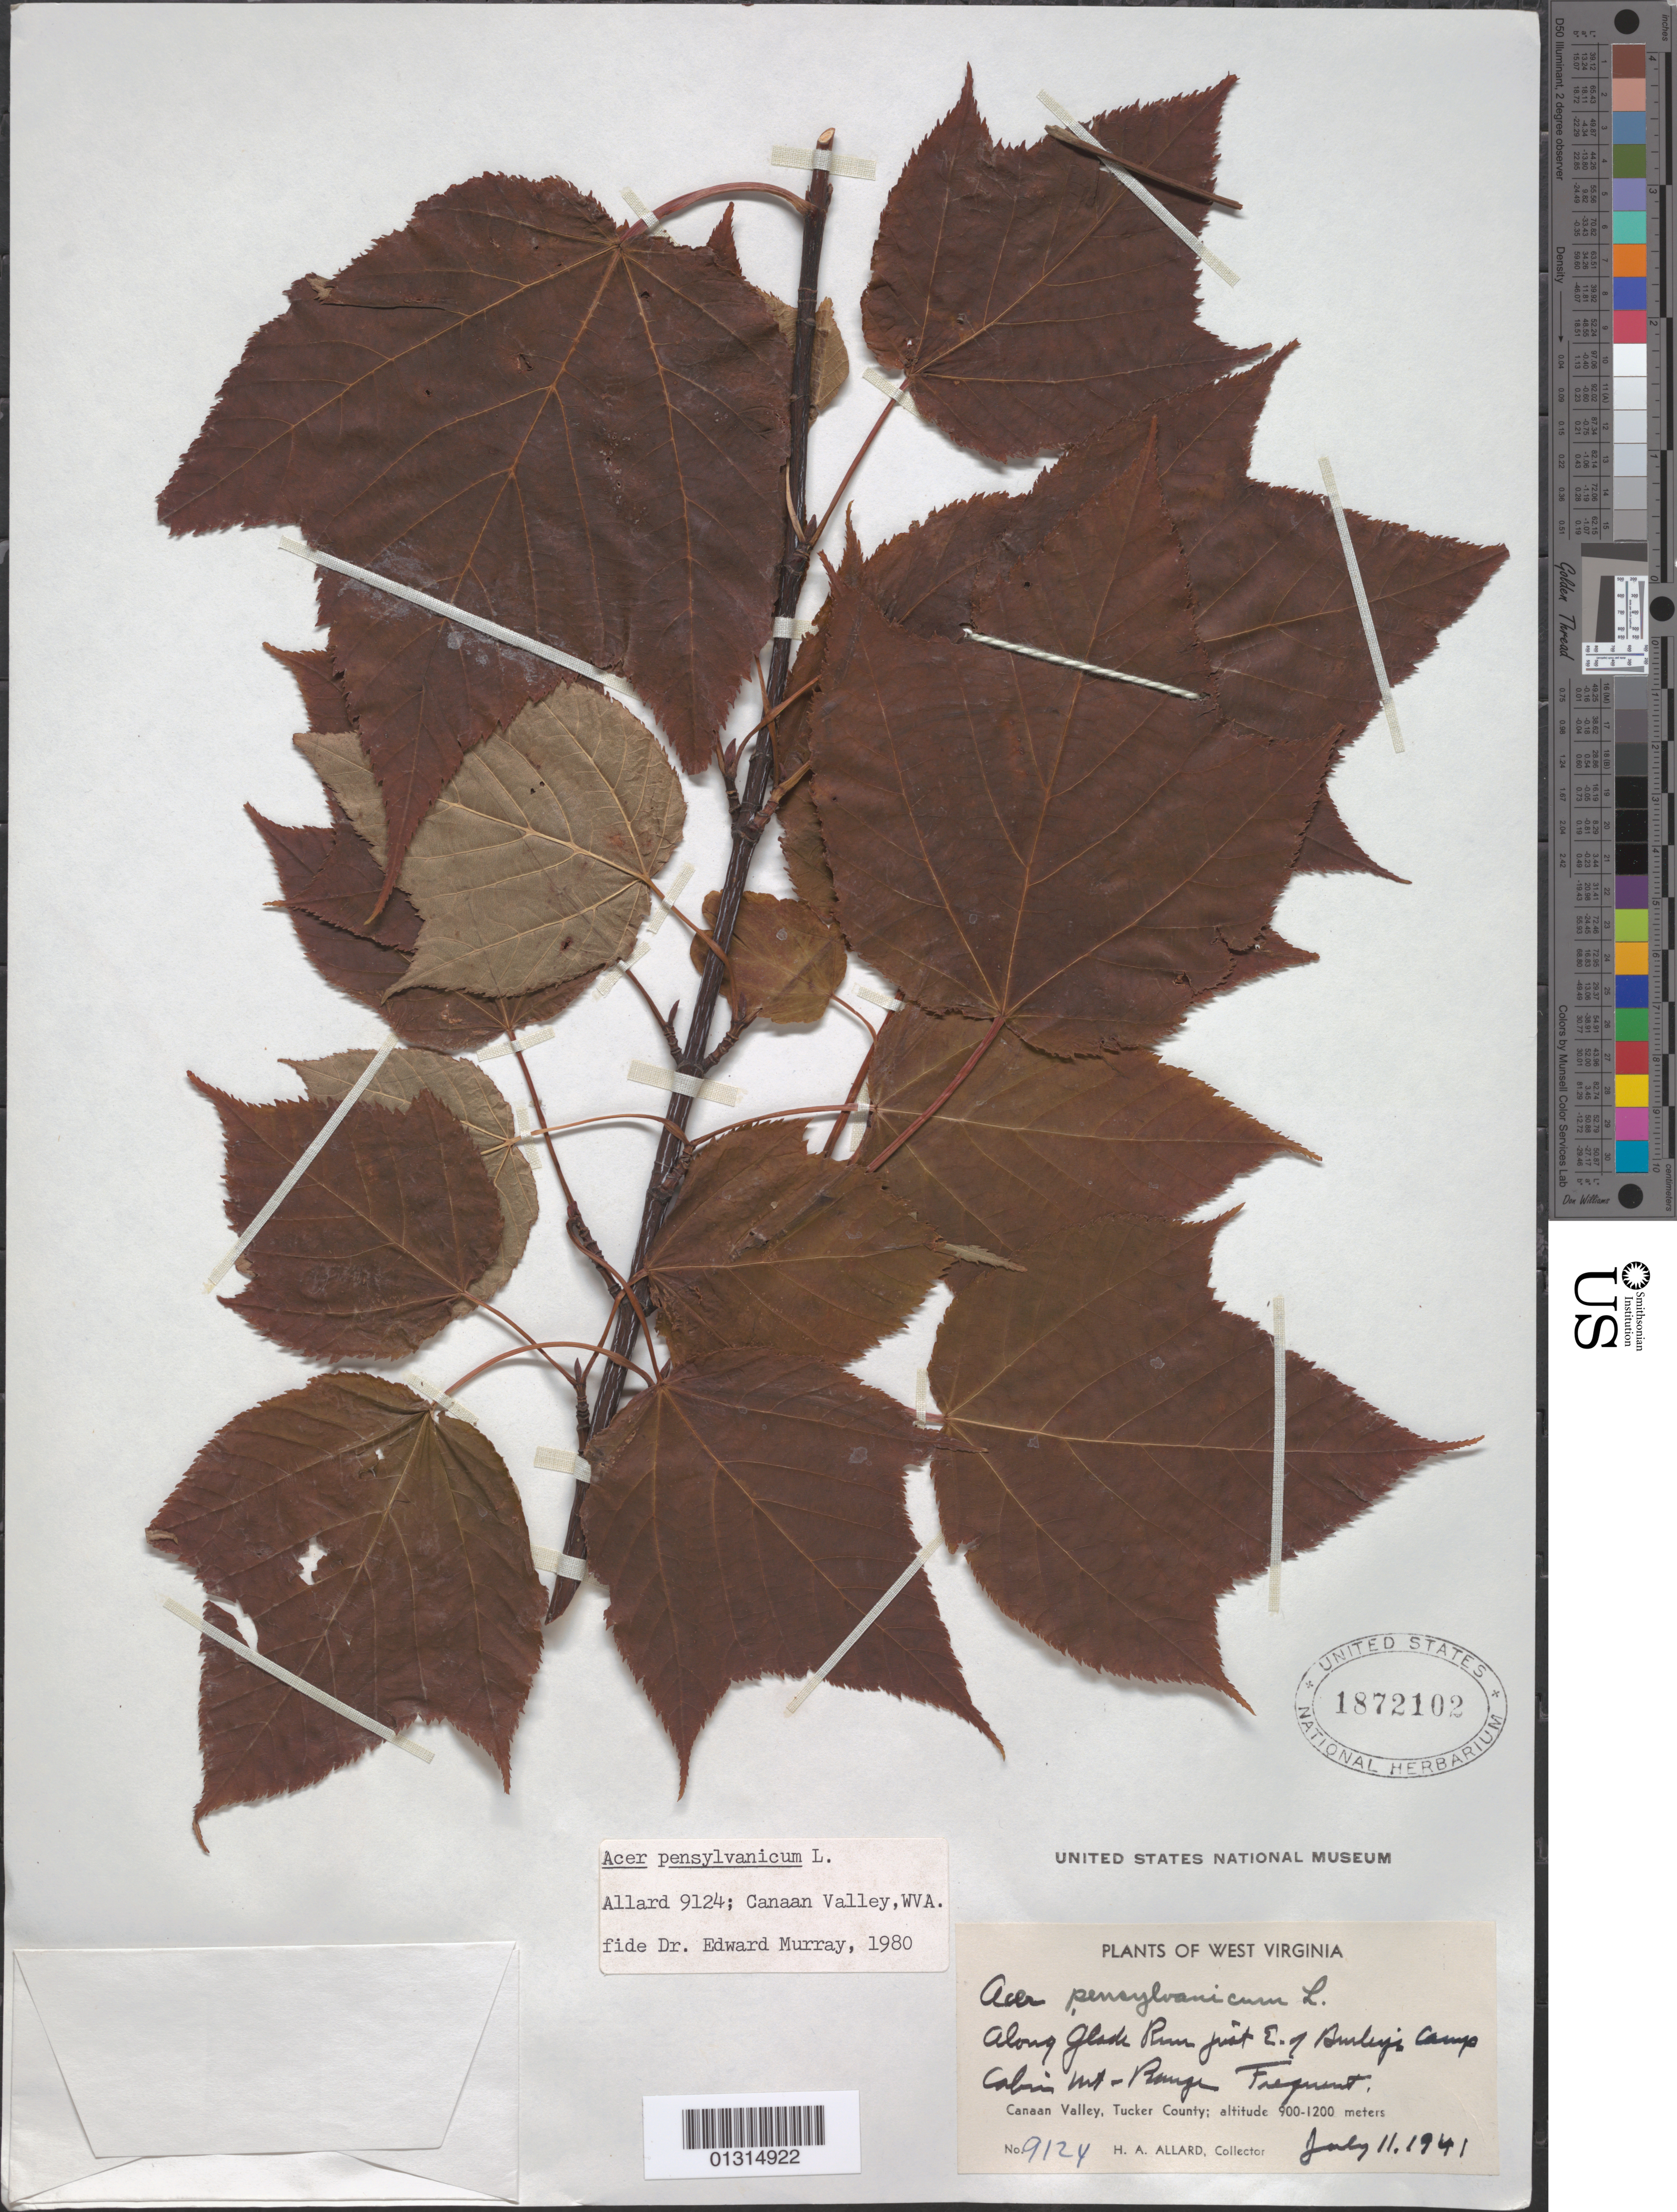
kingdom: Plantae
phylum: Tracheophyta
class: Magnoliopsida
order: Sapindales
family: Sapindaceae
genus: Acer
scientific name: Acer pensylvanicum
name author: L.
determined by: Murray, Edward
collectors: H. A. Allard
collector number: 9124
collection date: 1941-07-11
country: United States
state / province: West Virginia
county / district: Tucker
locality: Canaan Valley, Cabin Mt. Range; along Glade Run just E of Burley's Camp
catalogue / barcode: US 1872102